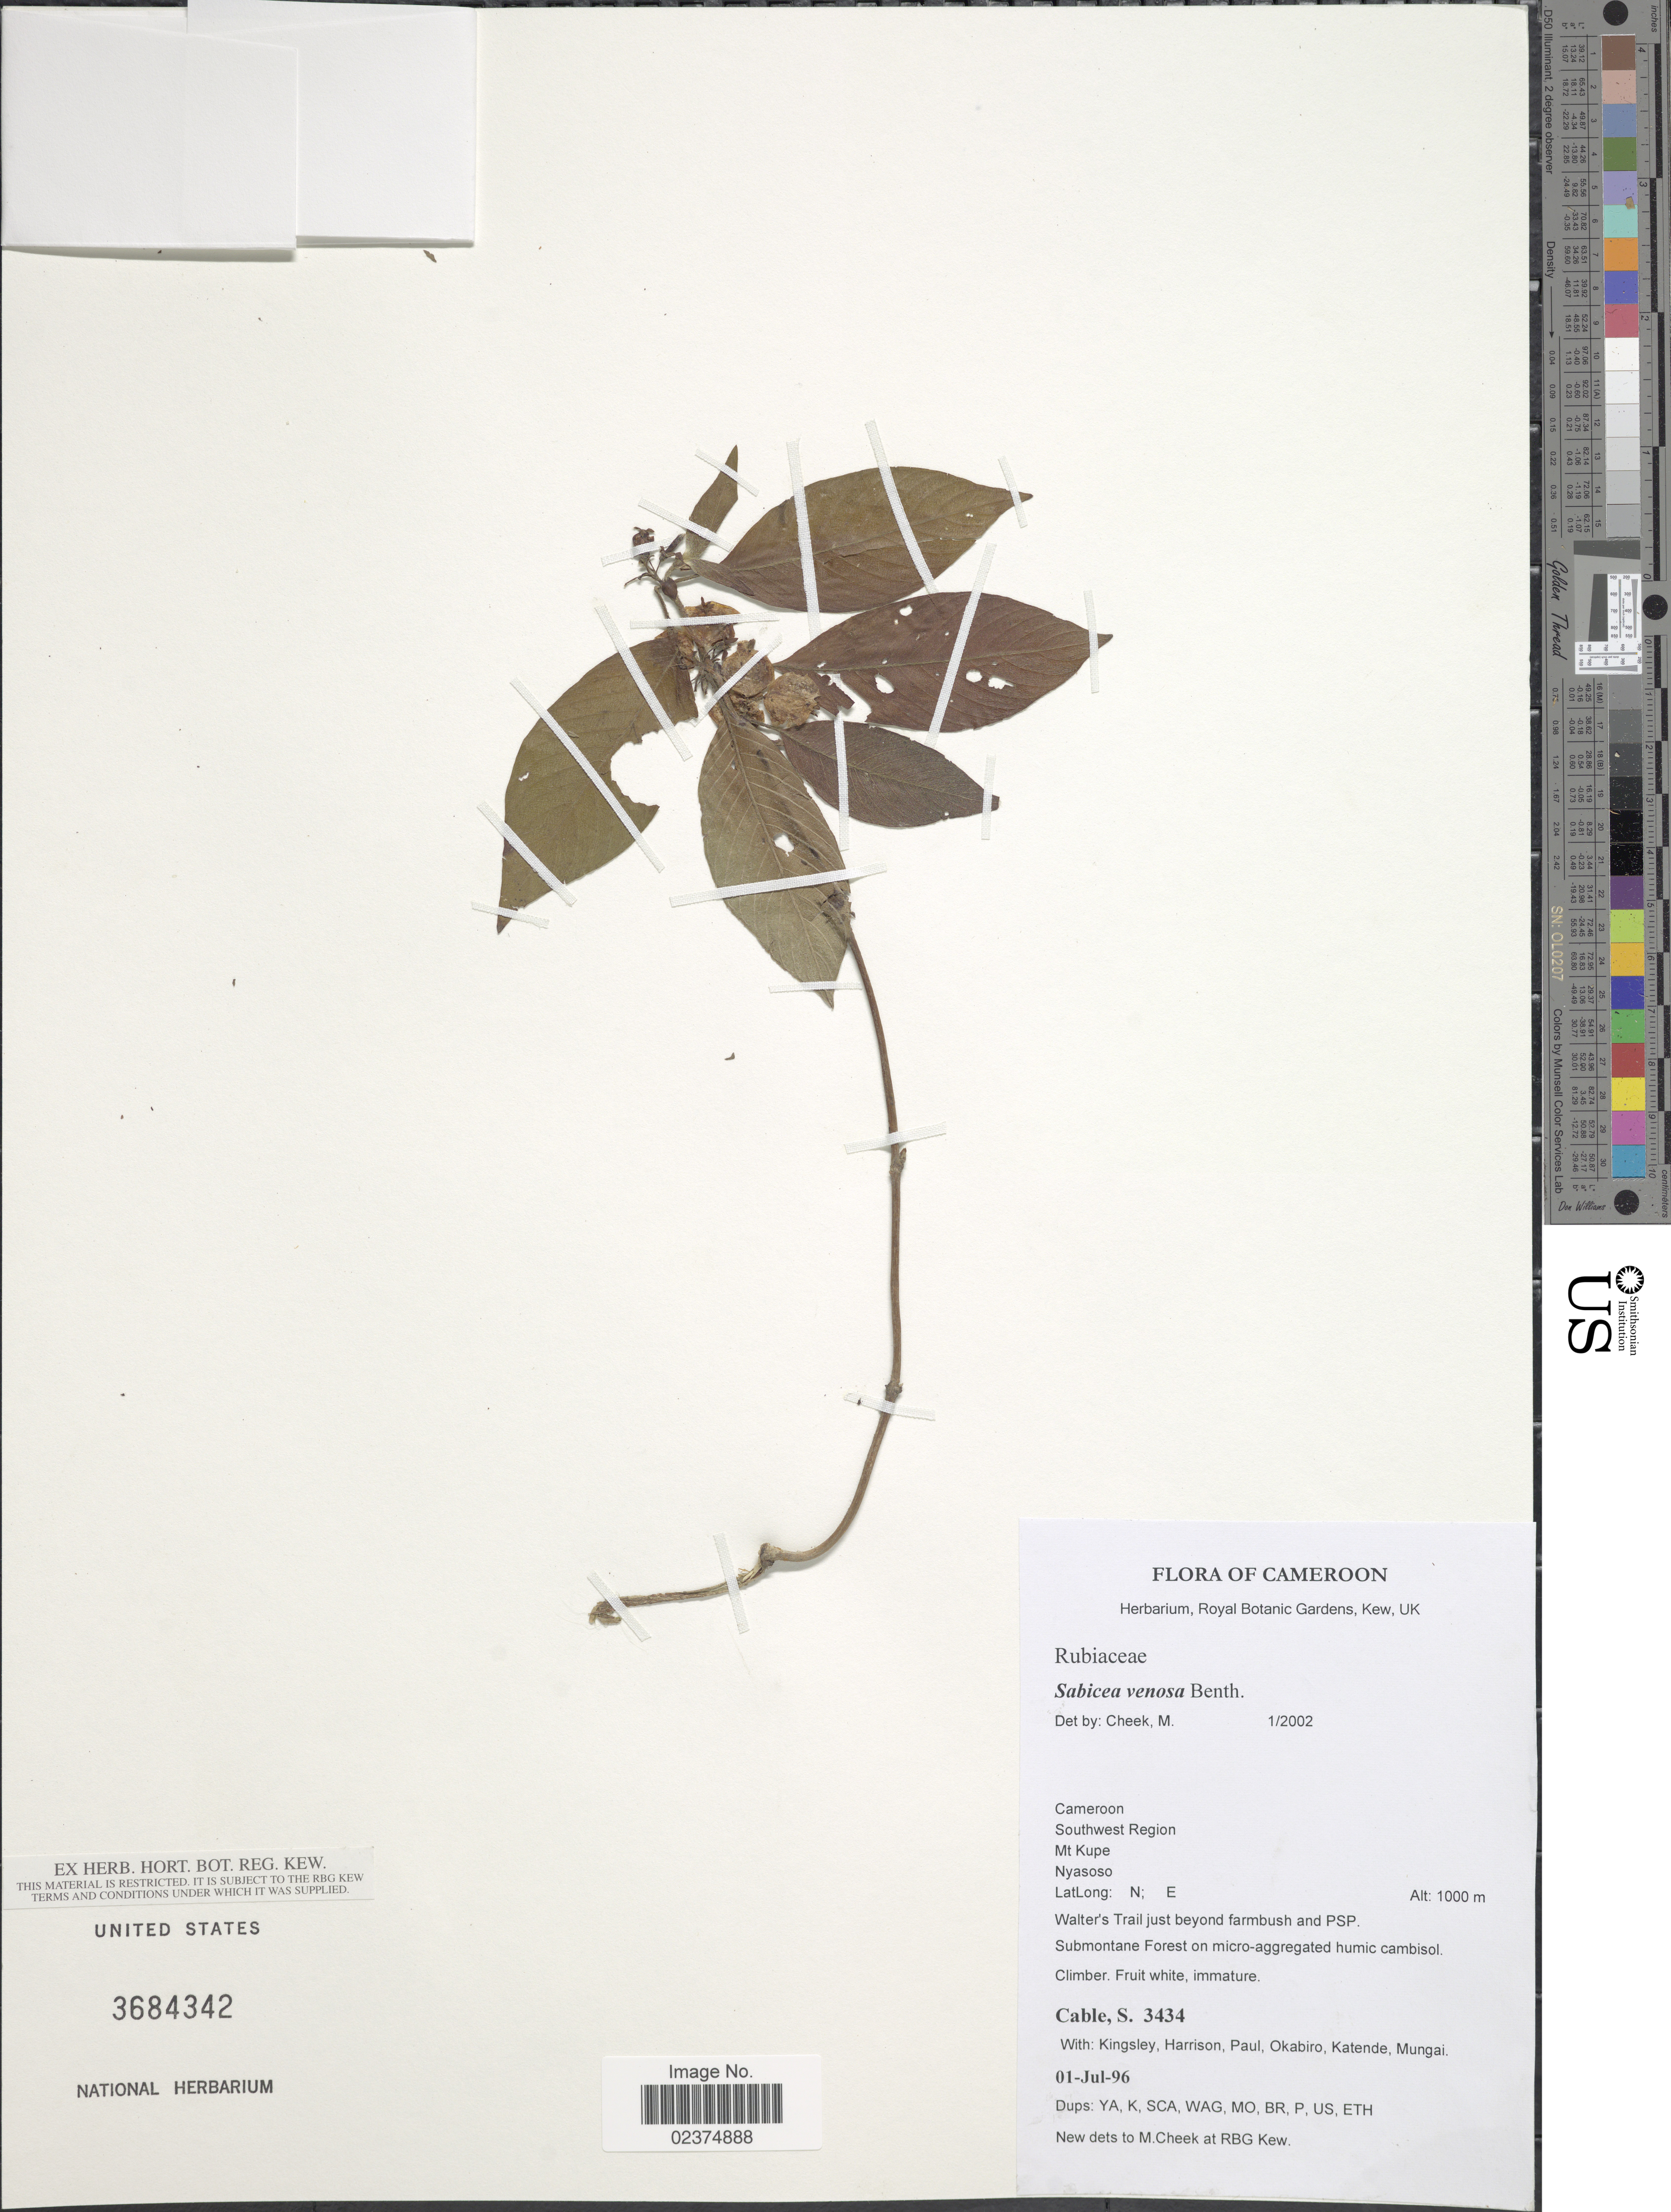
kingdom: Plantae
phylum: Tracheophyta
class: Magnoliopsida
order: Gentianales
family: Rubiaceae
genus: Sabicea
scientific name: Sabicea venosa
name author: Benth.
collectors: S. Cable, Kingsley, Harrison, -. Paul & et al.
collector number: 3434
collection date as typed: Transcribed d/m/y: 1/7/96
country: Cameroon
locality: Southwest Region. Mt. Kupe, Nyasoso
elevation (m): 1000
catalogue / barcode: US 3684342